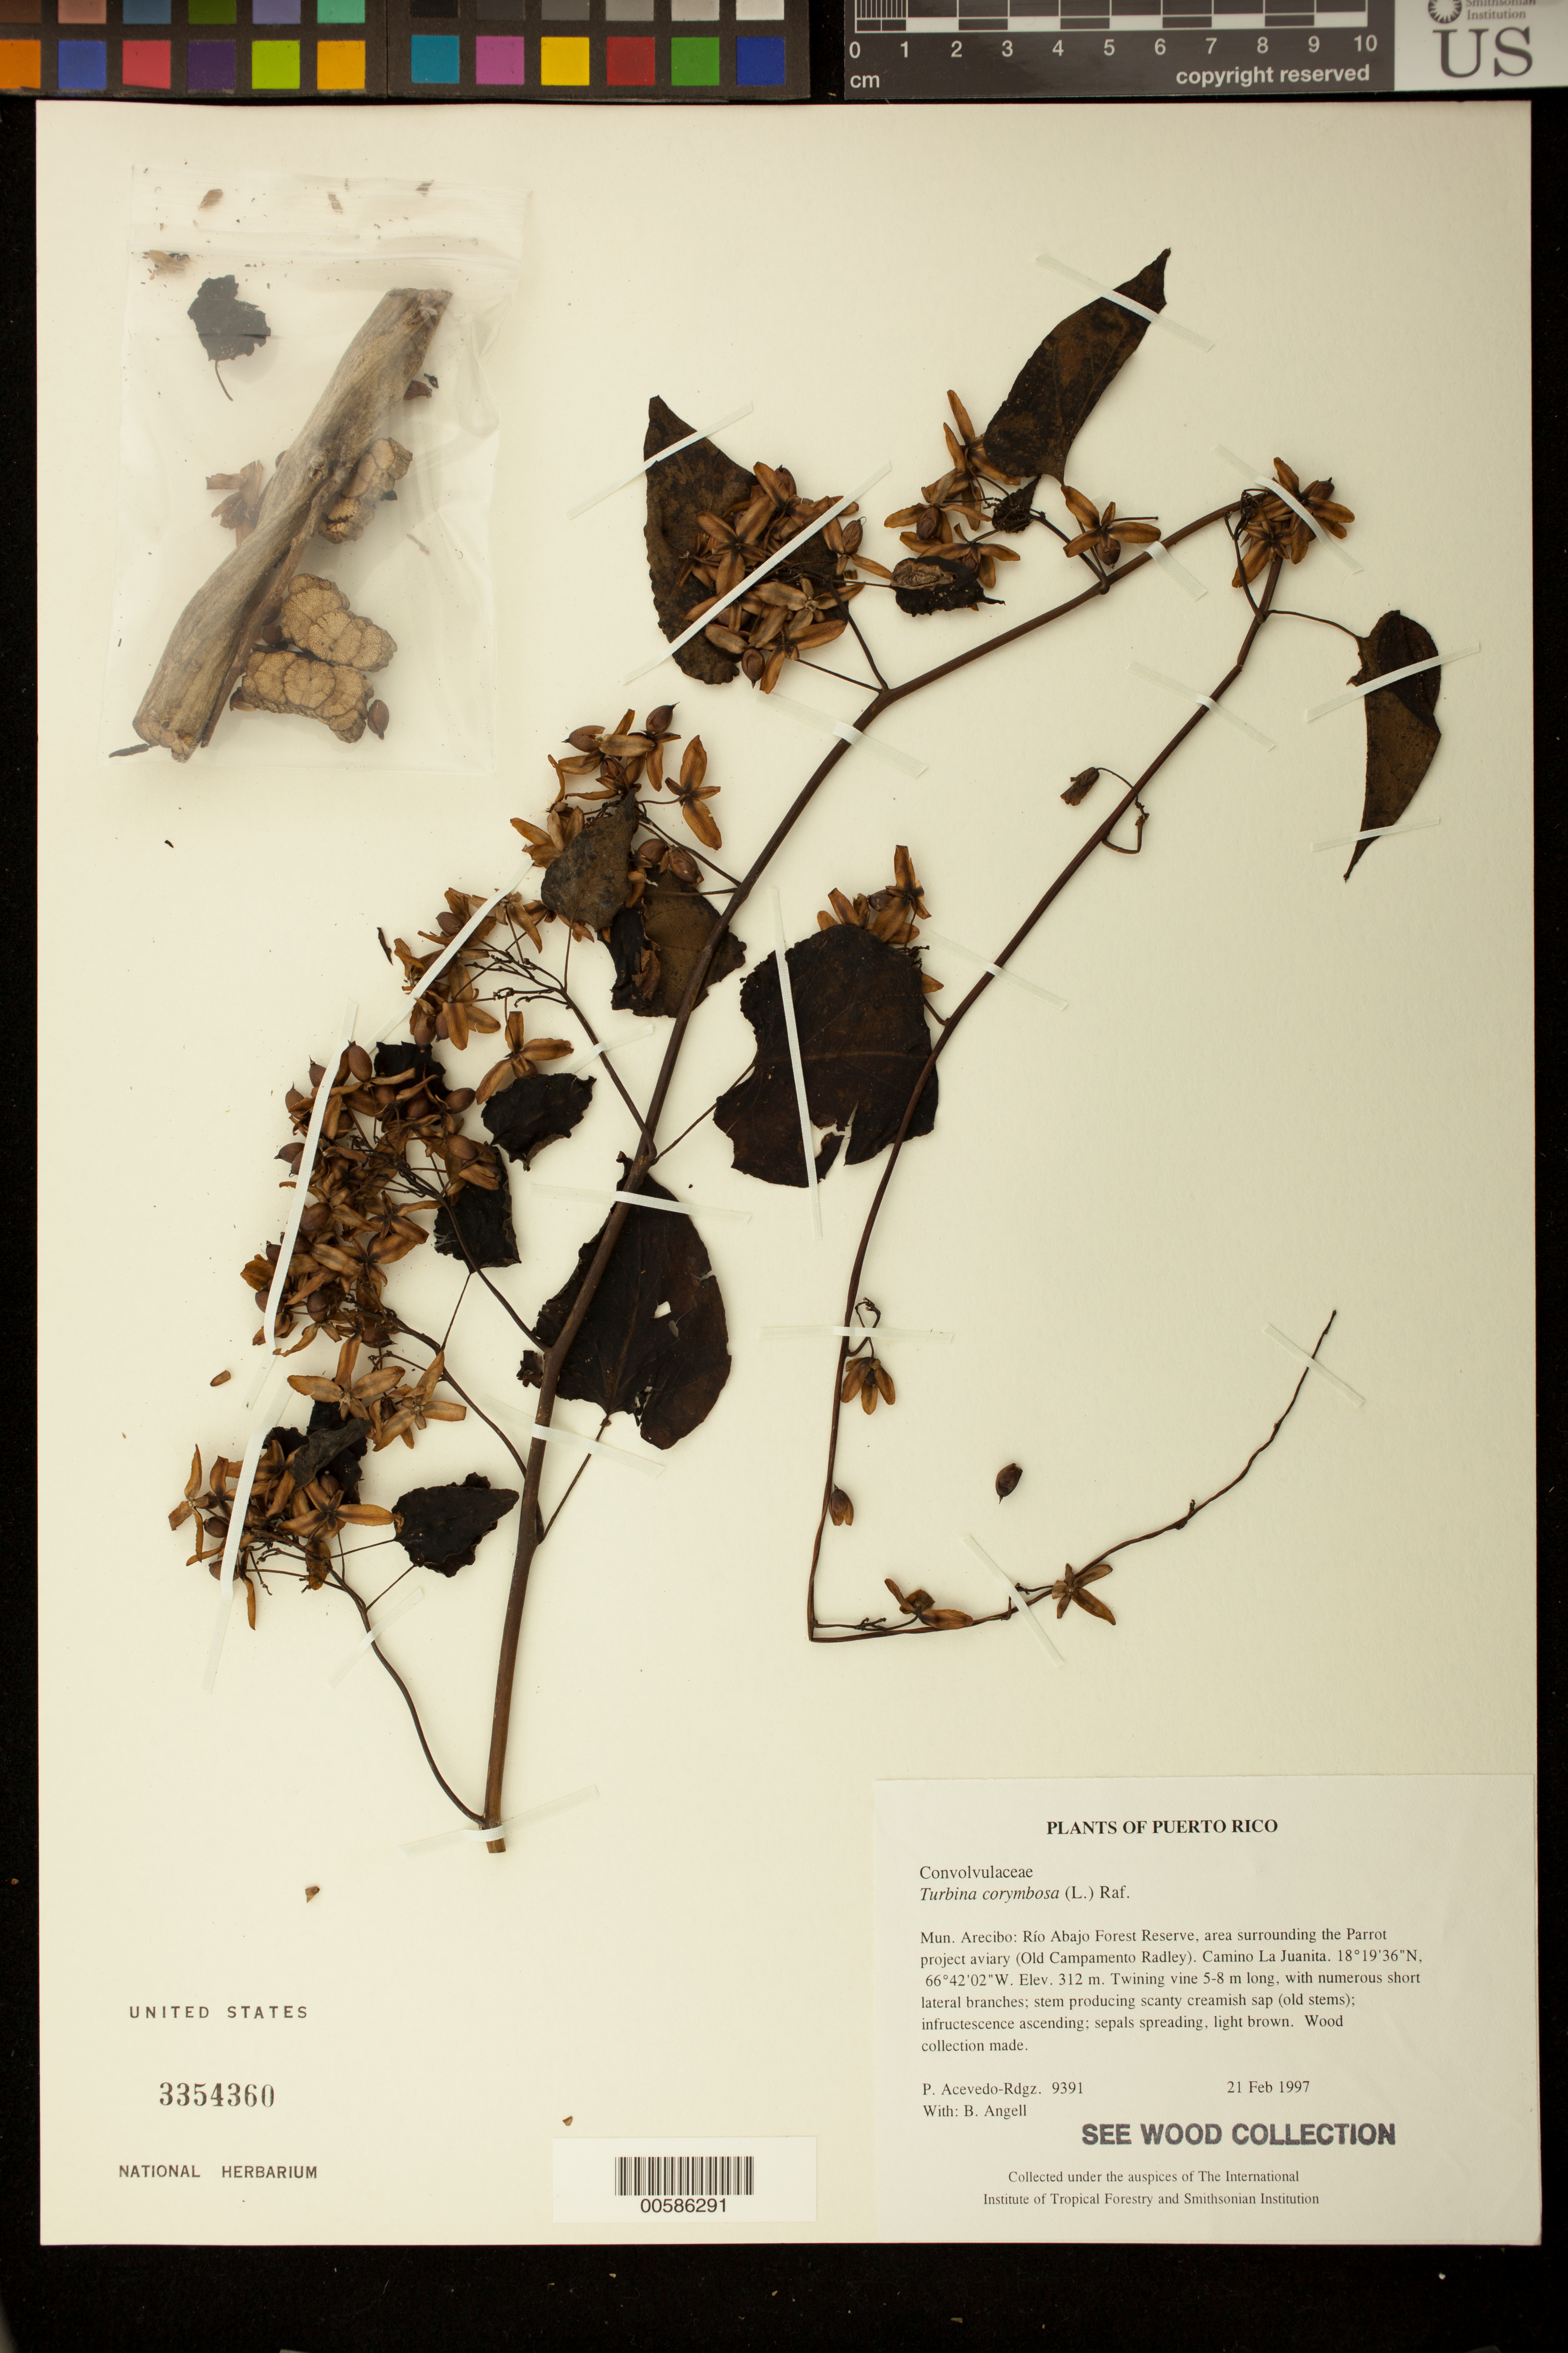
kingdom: Plantae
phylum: Tracheophyta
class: Magnoliopsida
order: Solanales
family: Convolvulaceae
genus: Turbina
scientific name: Turbina corymbosa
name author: (L.) Raf.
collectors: P. Acevedo-Rodr. & Bobbi Angell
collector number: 9391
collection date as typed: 21 Feb 1997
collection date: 1997-02-21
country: Puerto Rico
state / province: Arecibo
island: Puerto Rico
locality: Arecibo; Río Abajo Forest Reserve, area surrounding the Parrot project aviary (Old Campamento Radley). Camino La Juanita.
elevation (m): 213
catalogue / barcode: US 3354360